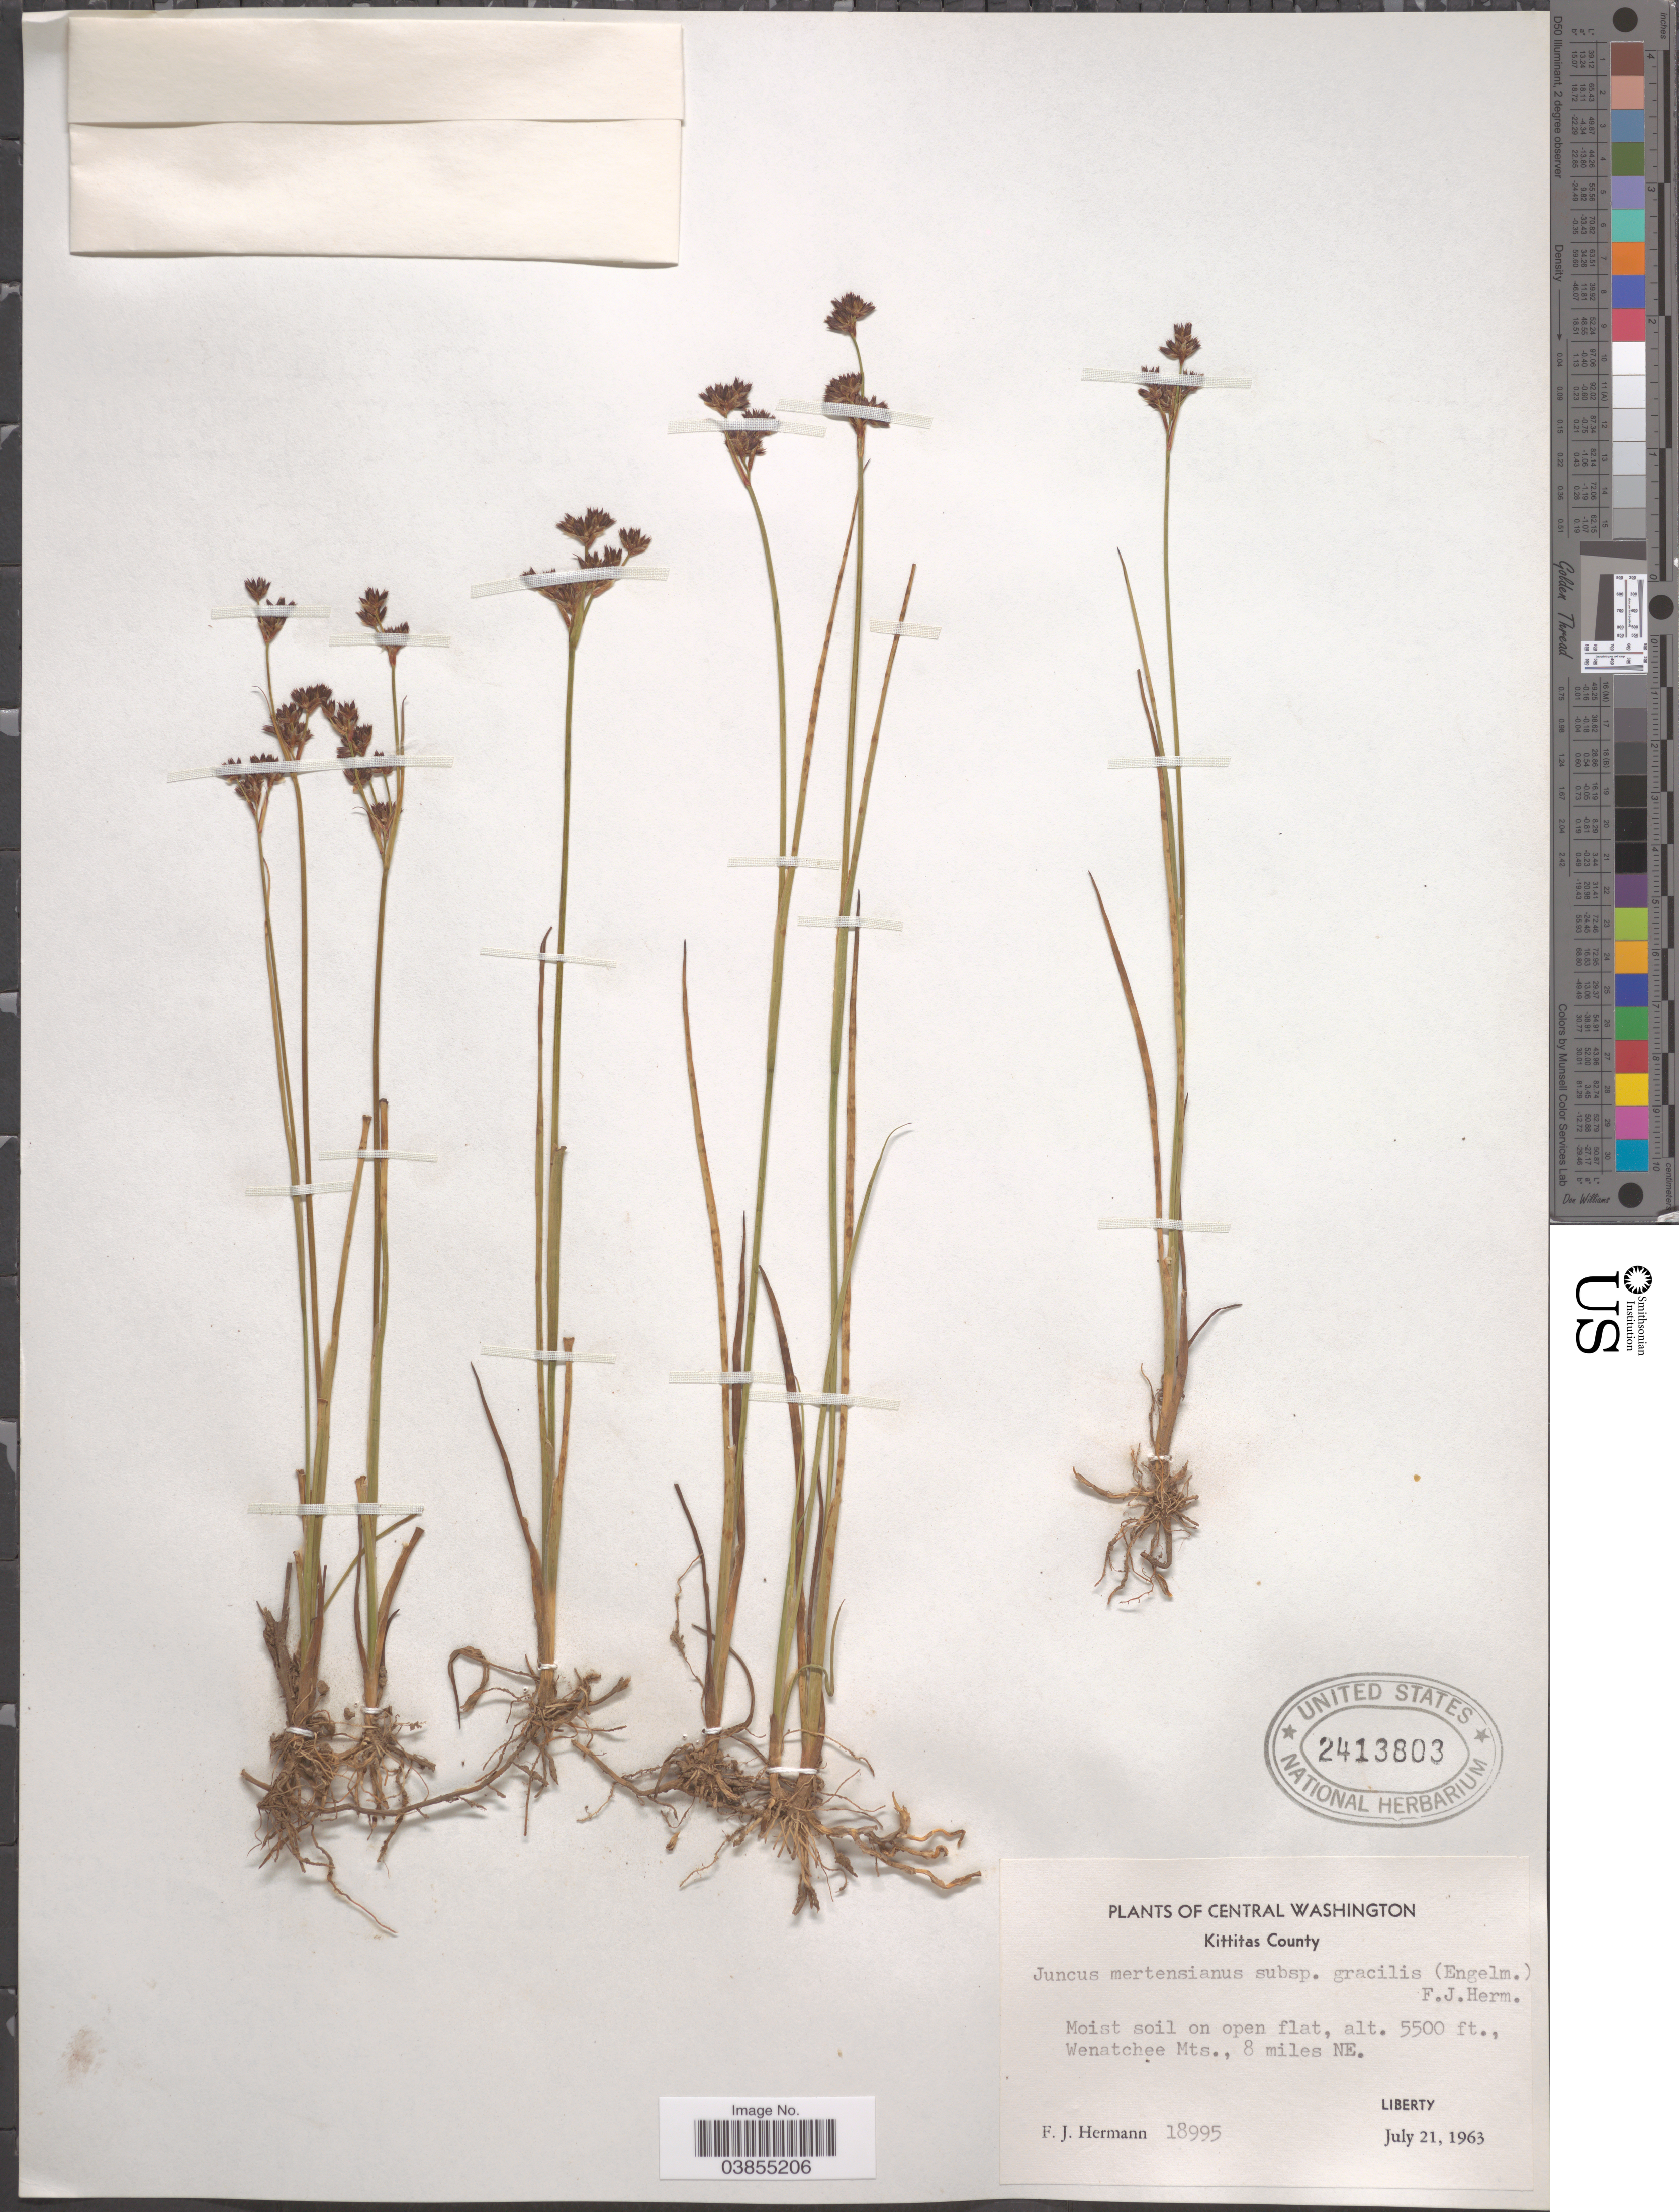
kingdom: Plantae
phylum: Tracheophyta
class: Liliopsida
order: Poales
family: Juncaceae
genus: Juncus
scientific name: Juncus mertensianus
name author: Bong.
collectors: F. J. Hermann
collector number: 18995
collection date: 1963-07-21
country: United States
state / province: Washington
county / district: Kittitas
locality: Central Washington. Kittitas County. Wenatchee Mts., 8 miles NE. Liberty.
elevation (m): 1676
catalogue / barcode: US 2413803